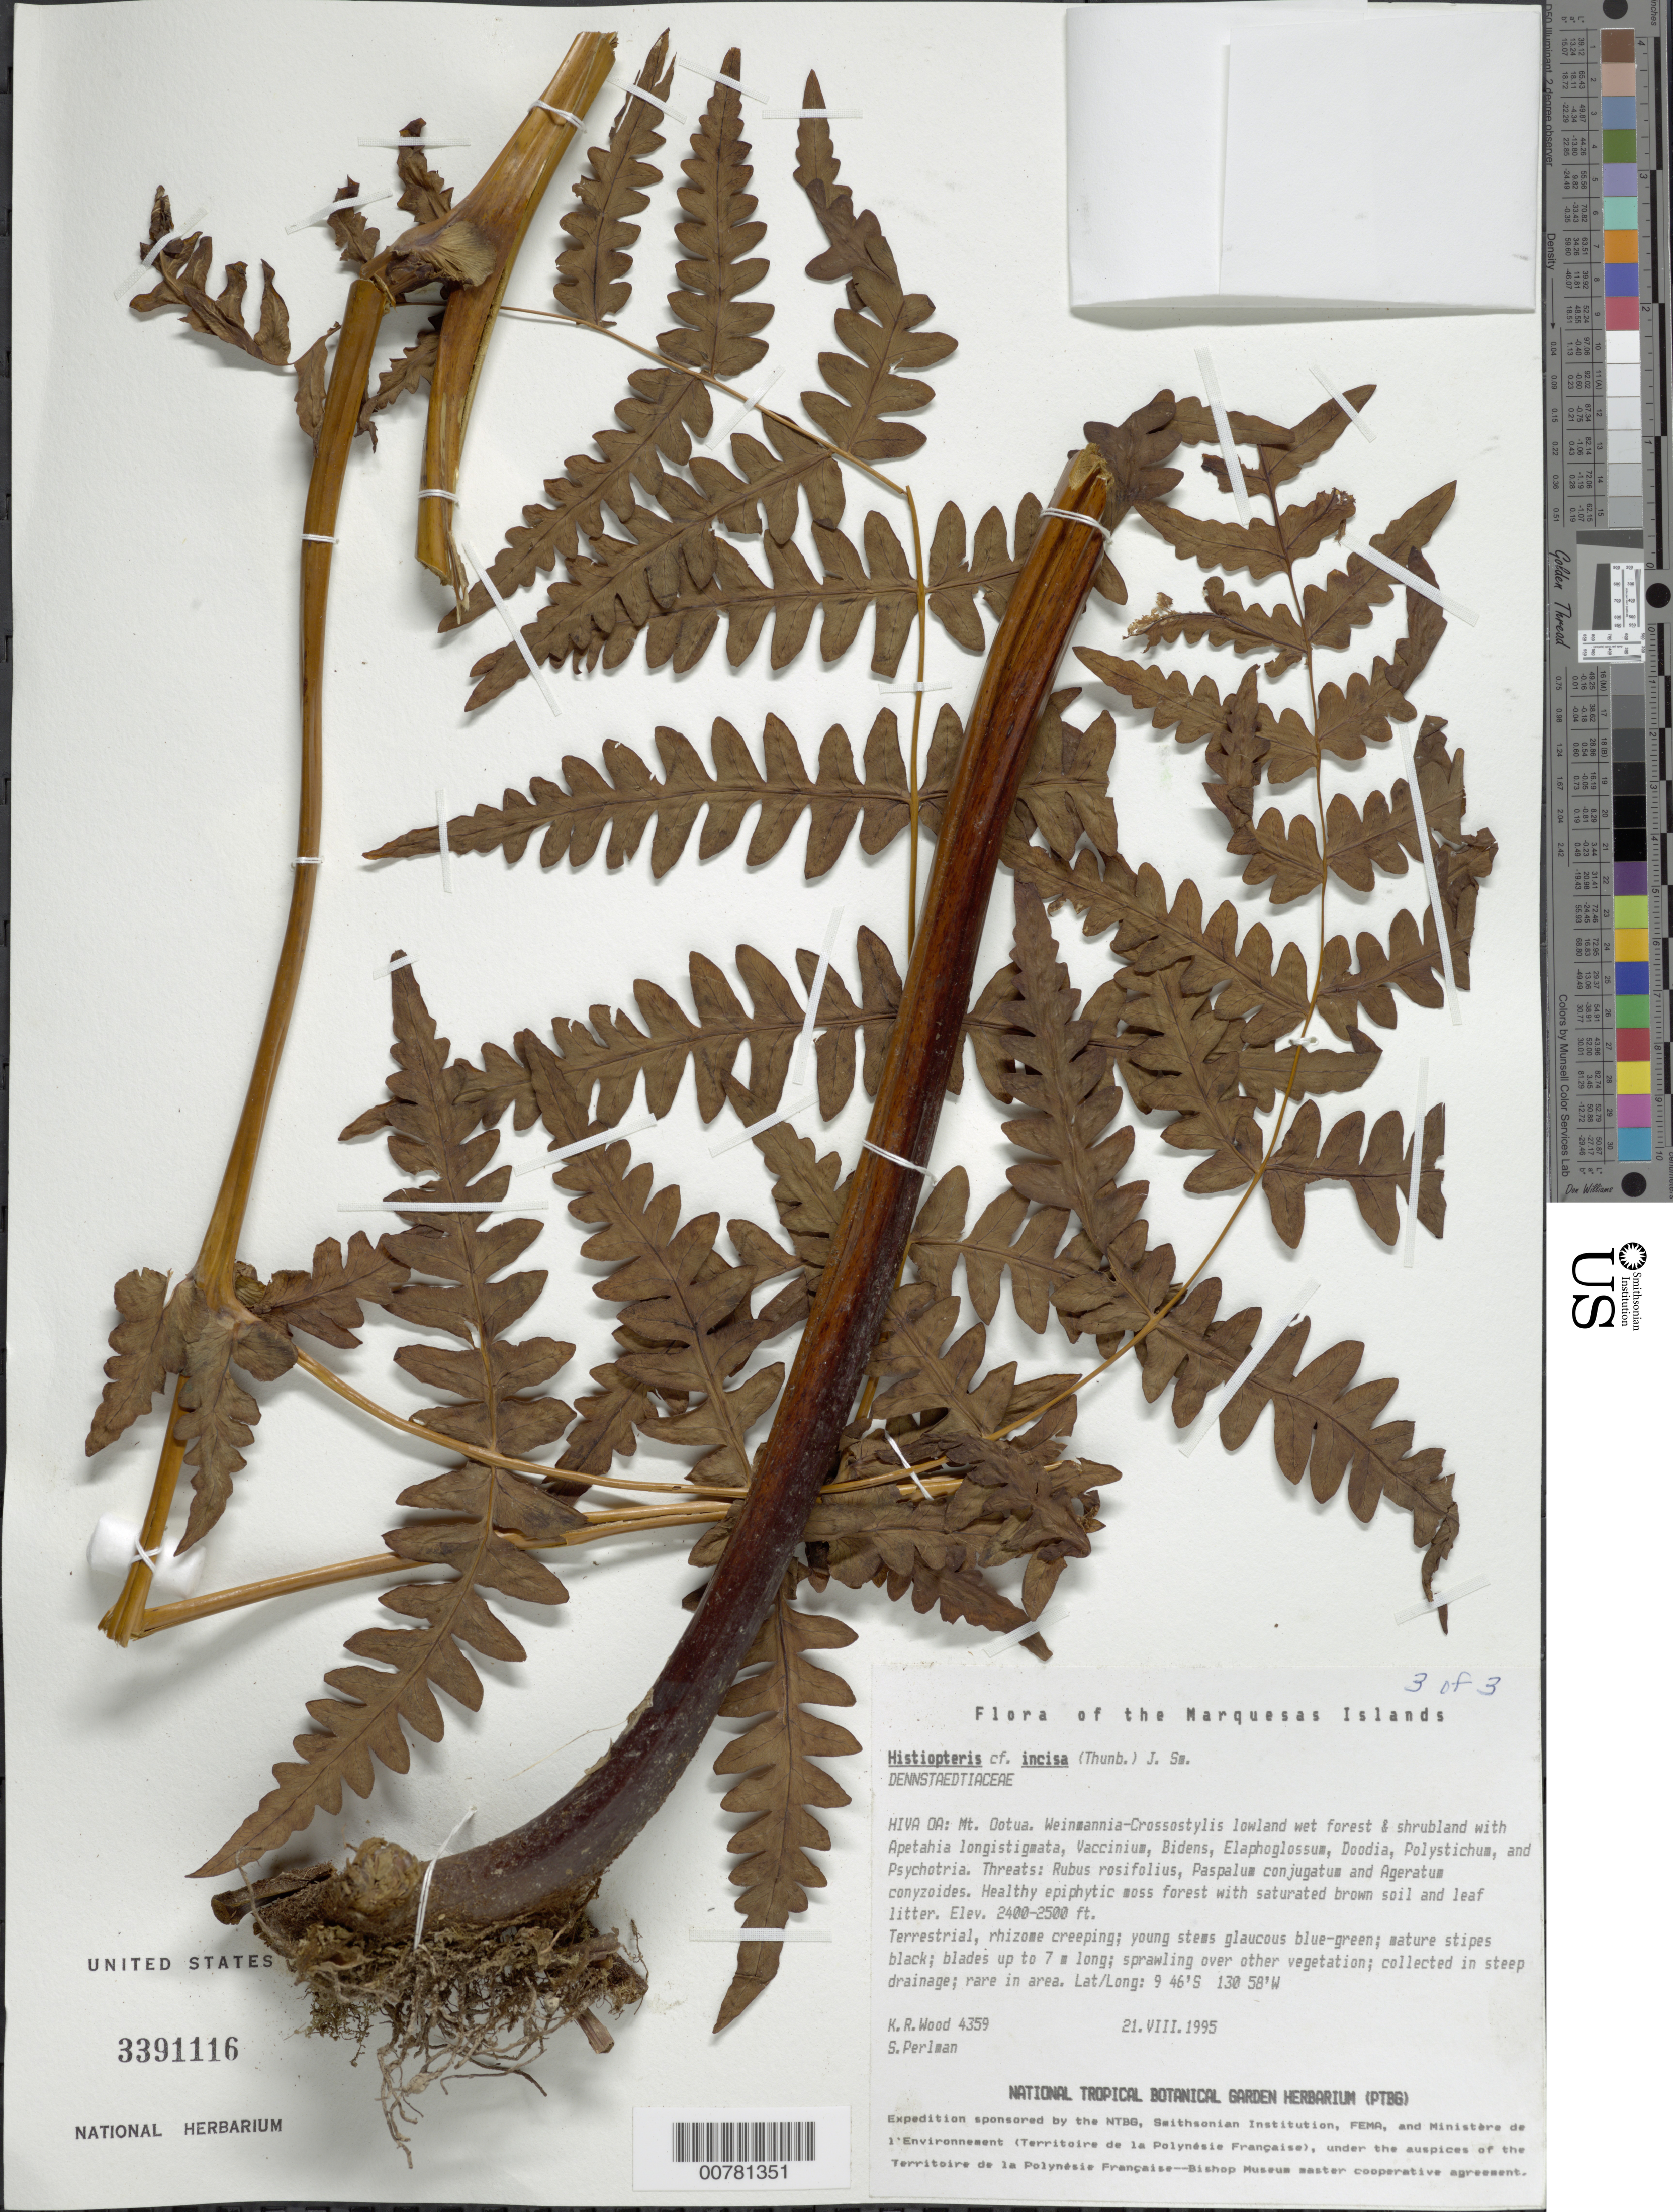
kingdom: Plantae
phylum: Tracheophyta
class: Polypodiopsida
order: Polypodiales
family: Dennstaedtiaceae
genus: Histiopteris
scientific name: Histiopteris incisa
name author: (Thunb.) J. Sm.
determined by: Wood, Kenneth R.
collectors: K. R. Wood & S. P. Perlman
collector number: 4359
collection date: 1995-08-21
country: French Polynesia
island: Hiva Oa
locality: Mt. Ootua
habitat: Weinmannia - Crossostylis lowland wet forest & shrubland. Healthy epiphytic moss forest w/ saturated brown soil and leaf litter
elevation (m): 732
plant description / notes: Rubus rosifolius, Paspalum conjugatum, Ageratum conyzoides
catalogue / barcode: US 3391116